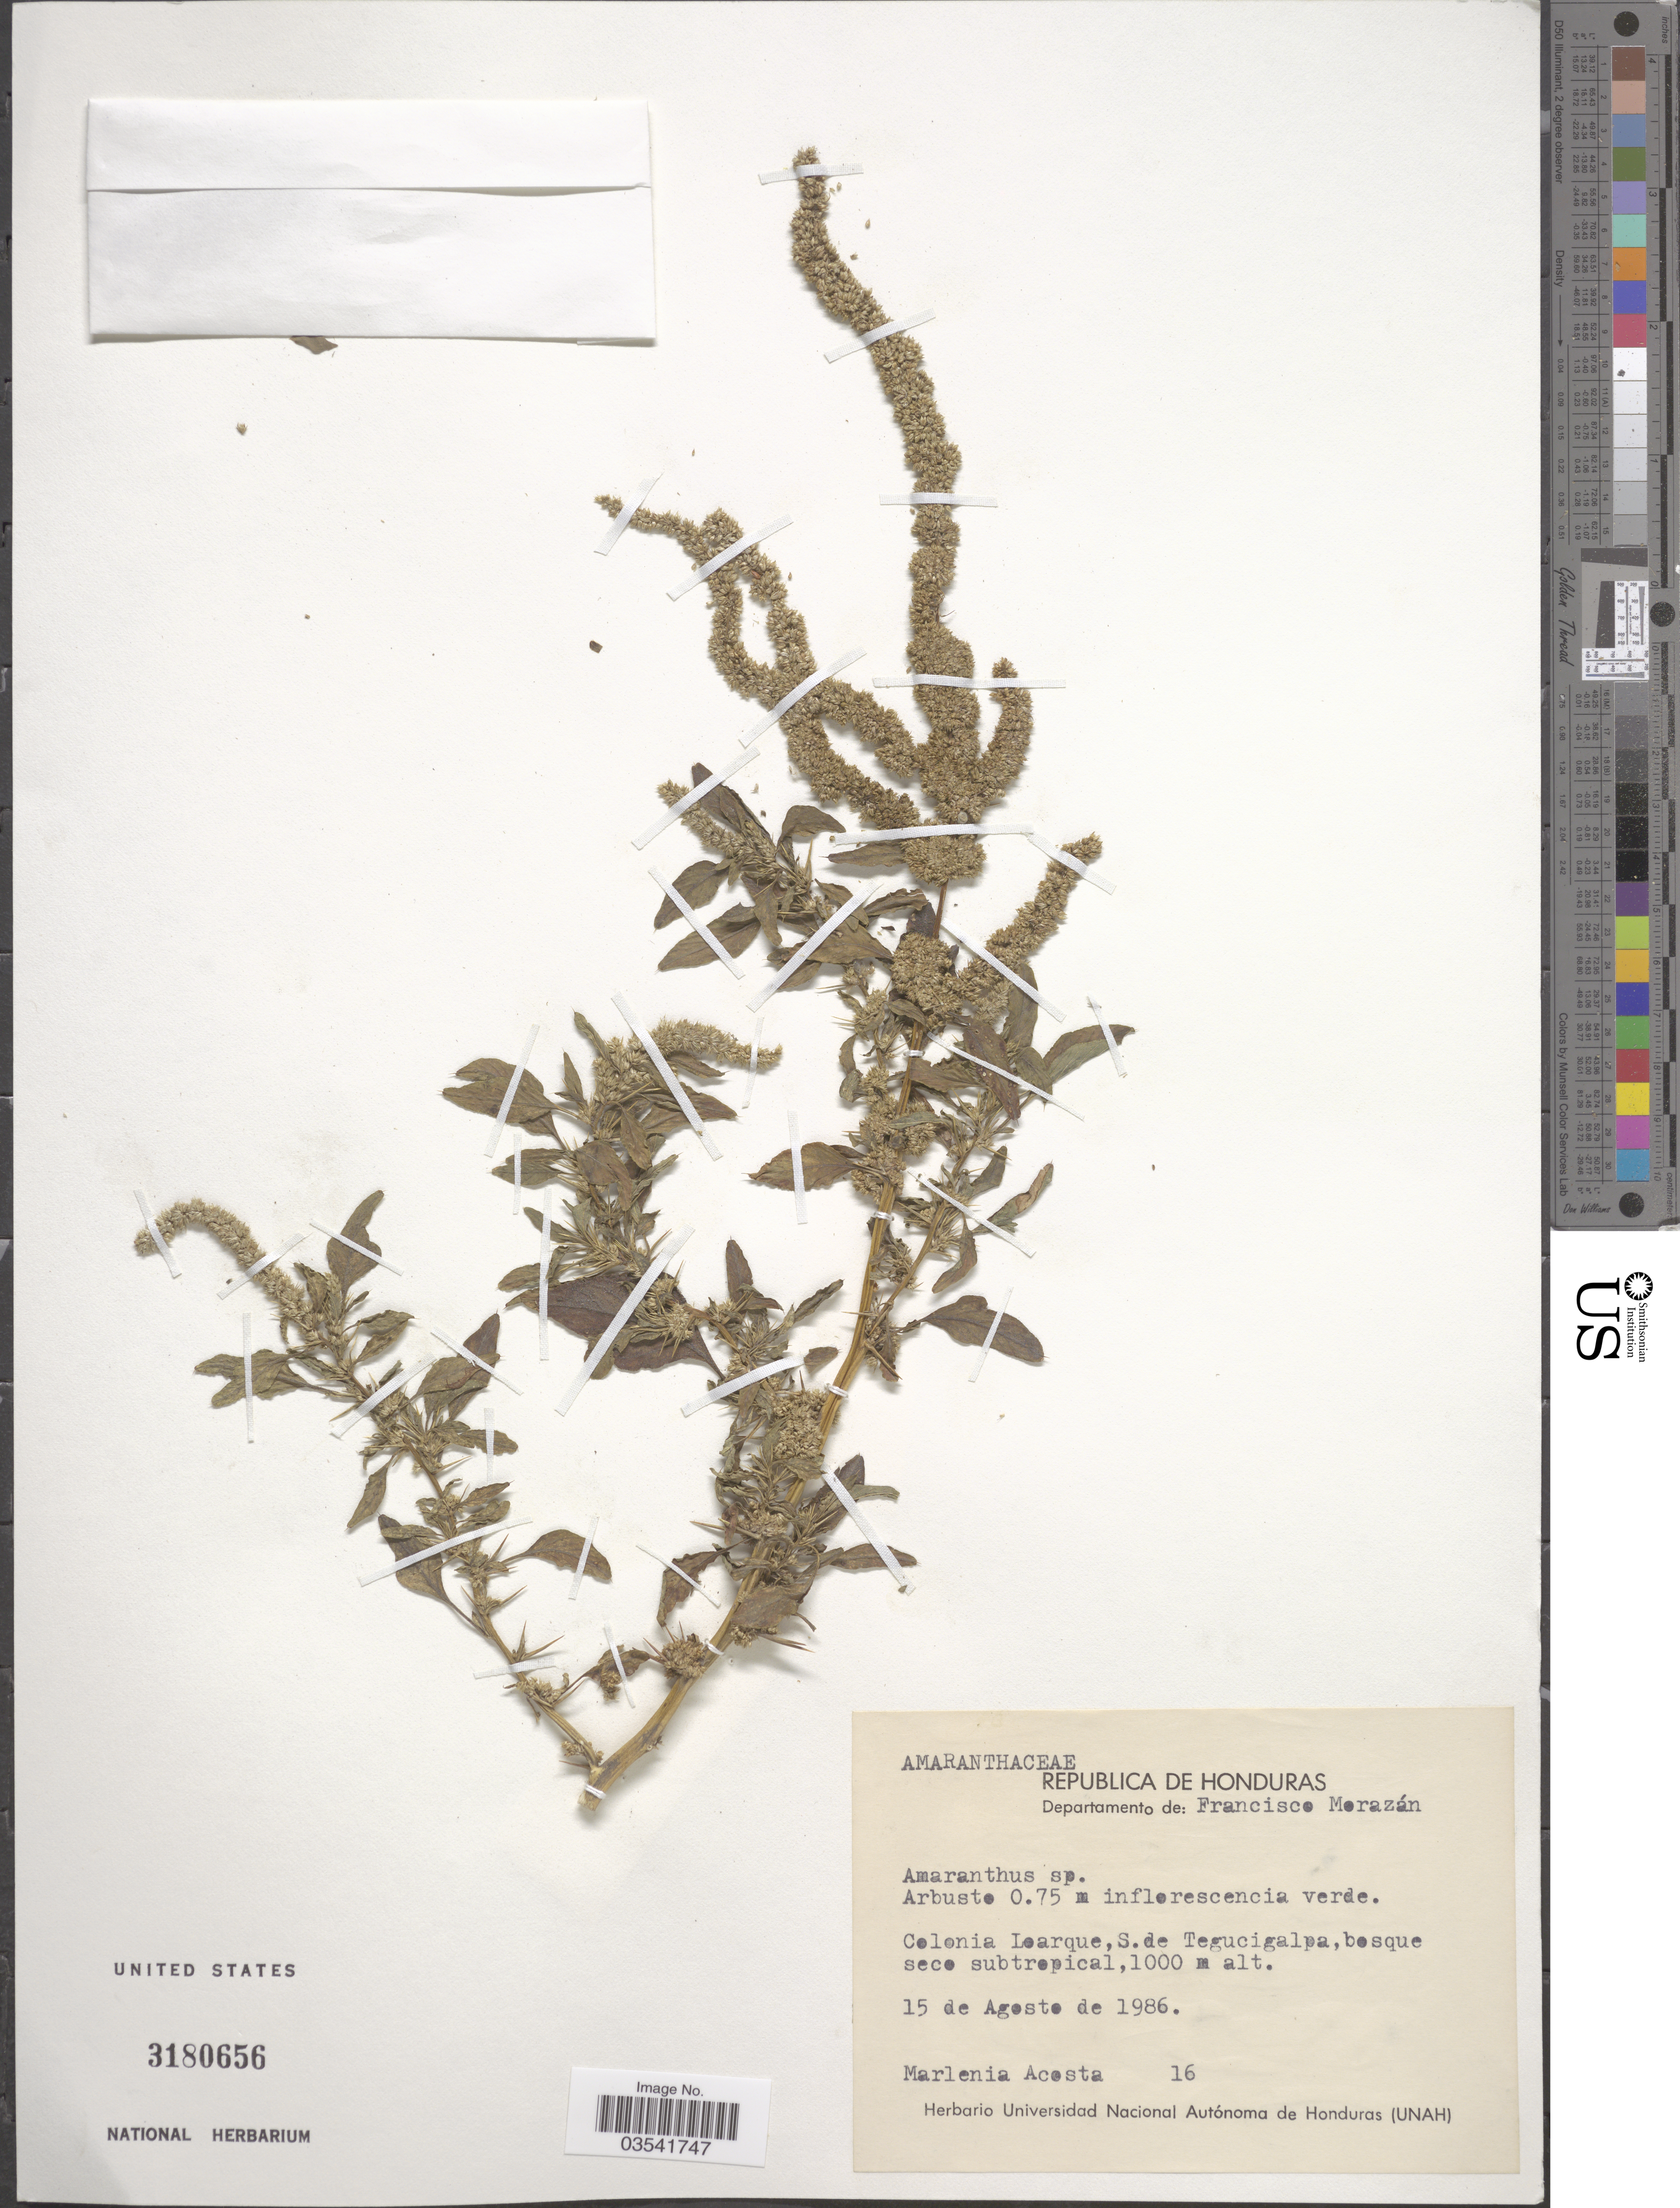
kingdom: Plantae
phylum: Tracheophyta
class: Magnoliopsida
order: Caryophyllales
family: Amaranthaceae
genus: Amaranthus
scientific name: Amaranthus sp.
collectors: M. Acosta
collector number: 16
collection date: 1986-08-15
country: Honduras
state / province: Fco. Morazán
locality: Departamento de: Francisco Morazán. Colonia Learque, S. de Tegucigalpa, bosque seco subtropical.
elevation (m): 1000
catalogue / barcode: US 3180656